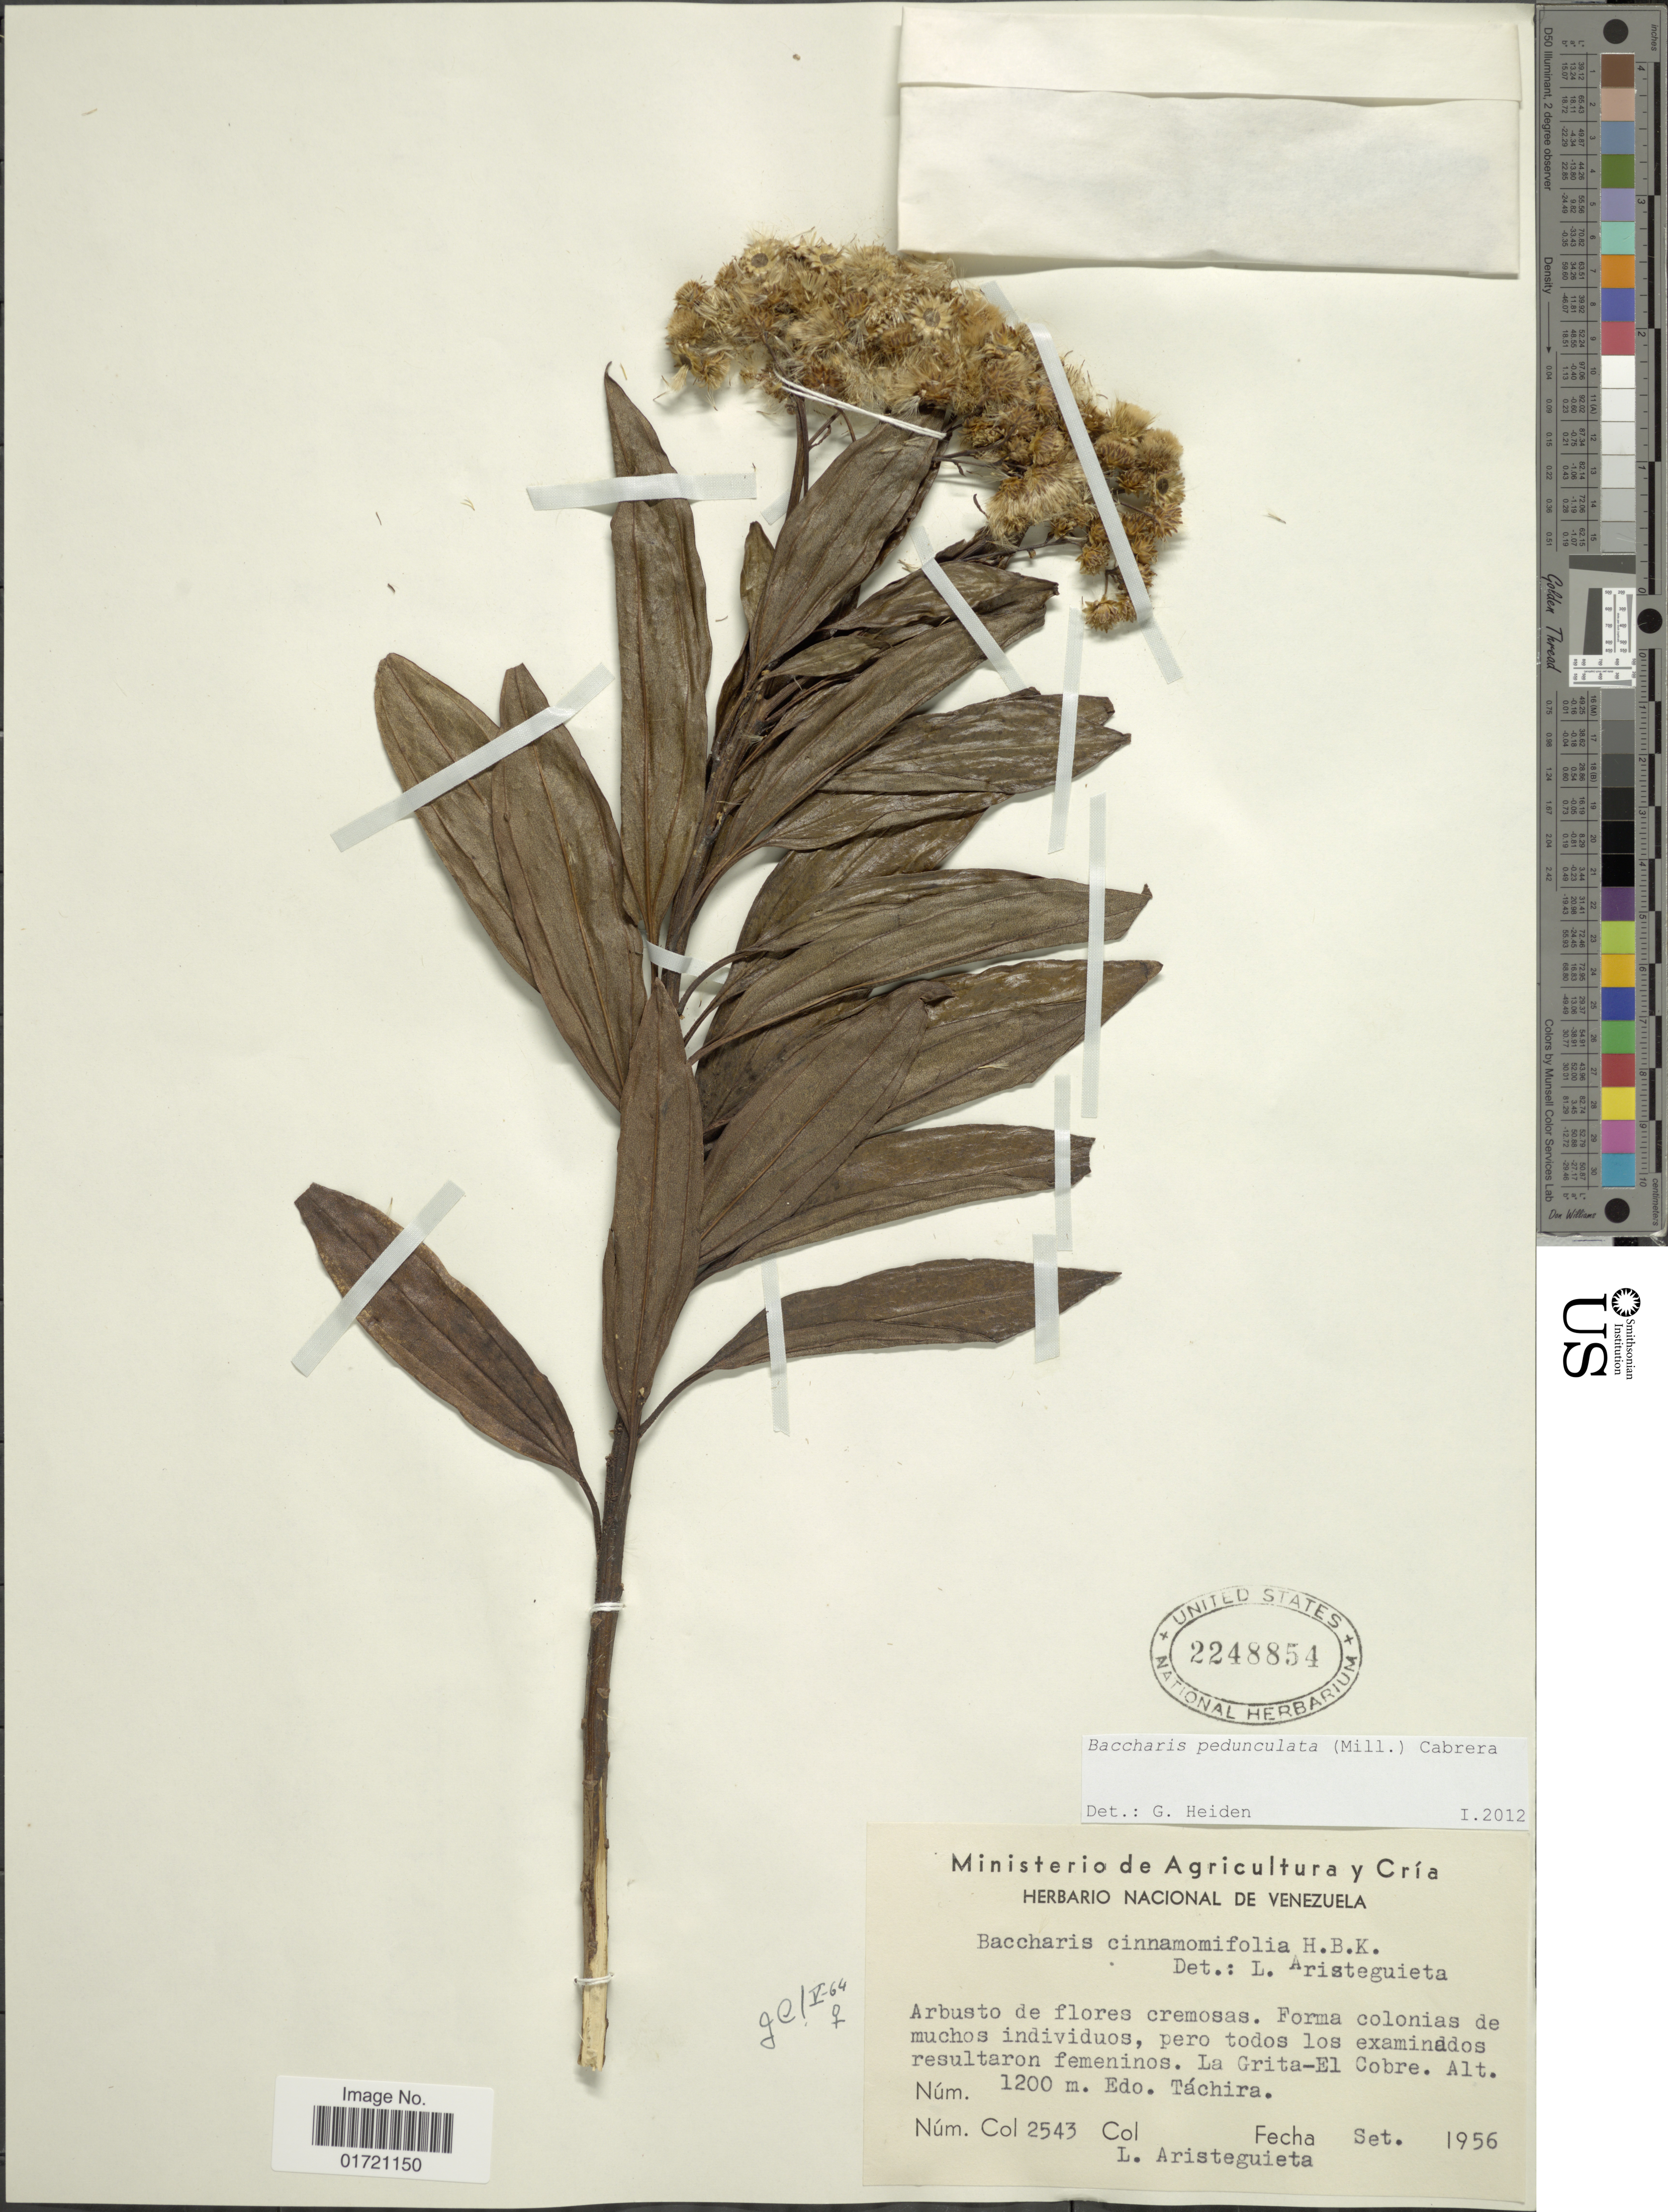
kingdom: Plantae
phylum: Tracheophyta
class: Magnoliopsida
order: Asterales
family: Asteraceae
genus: Baccharis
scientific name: Baccharis pedunculata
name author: (Mill.) Cabrera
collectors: L. Aristeguieta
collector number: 2543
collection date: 1956-09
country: Venezuela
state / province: Tachira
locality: La Grita-El Cobre. Edo. Táchira.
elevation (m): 1200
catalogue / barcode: US 2248854